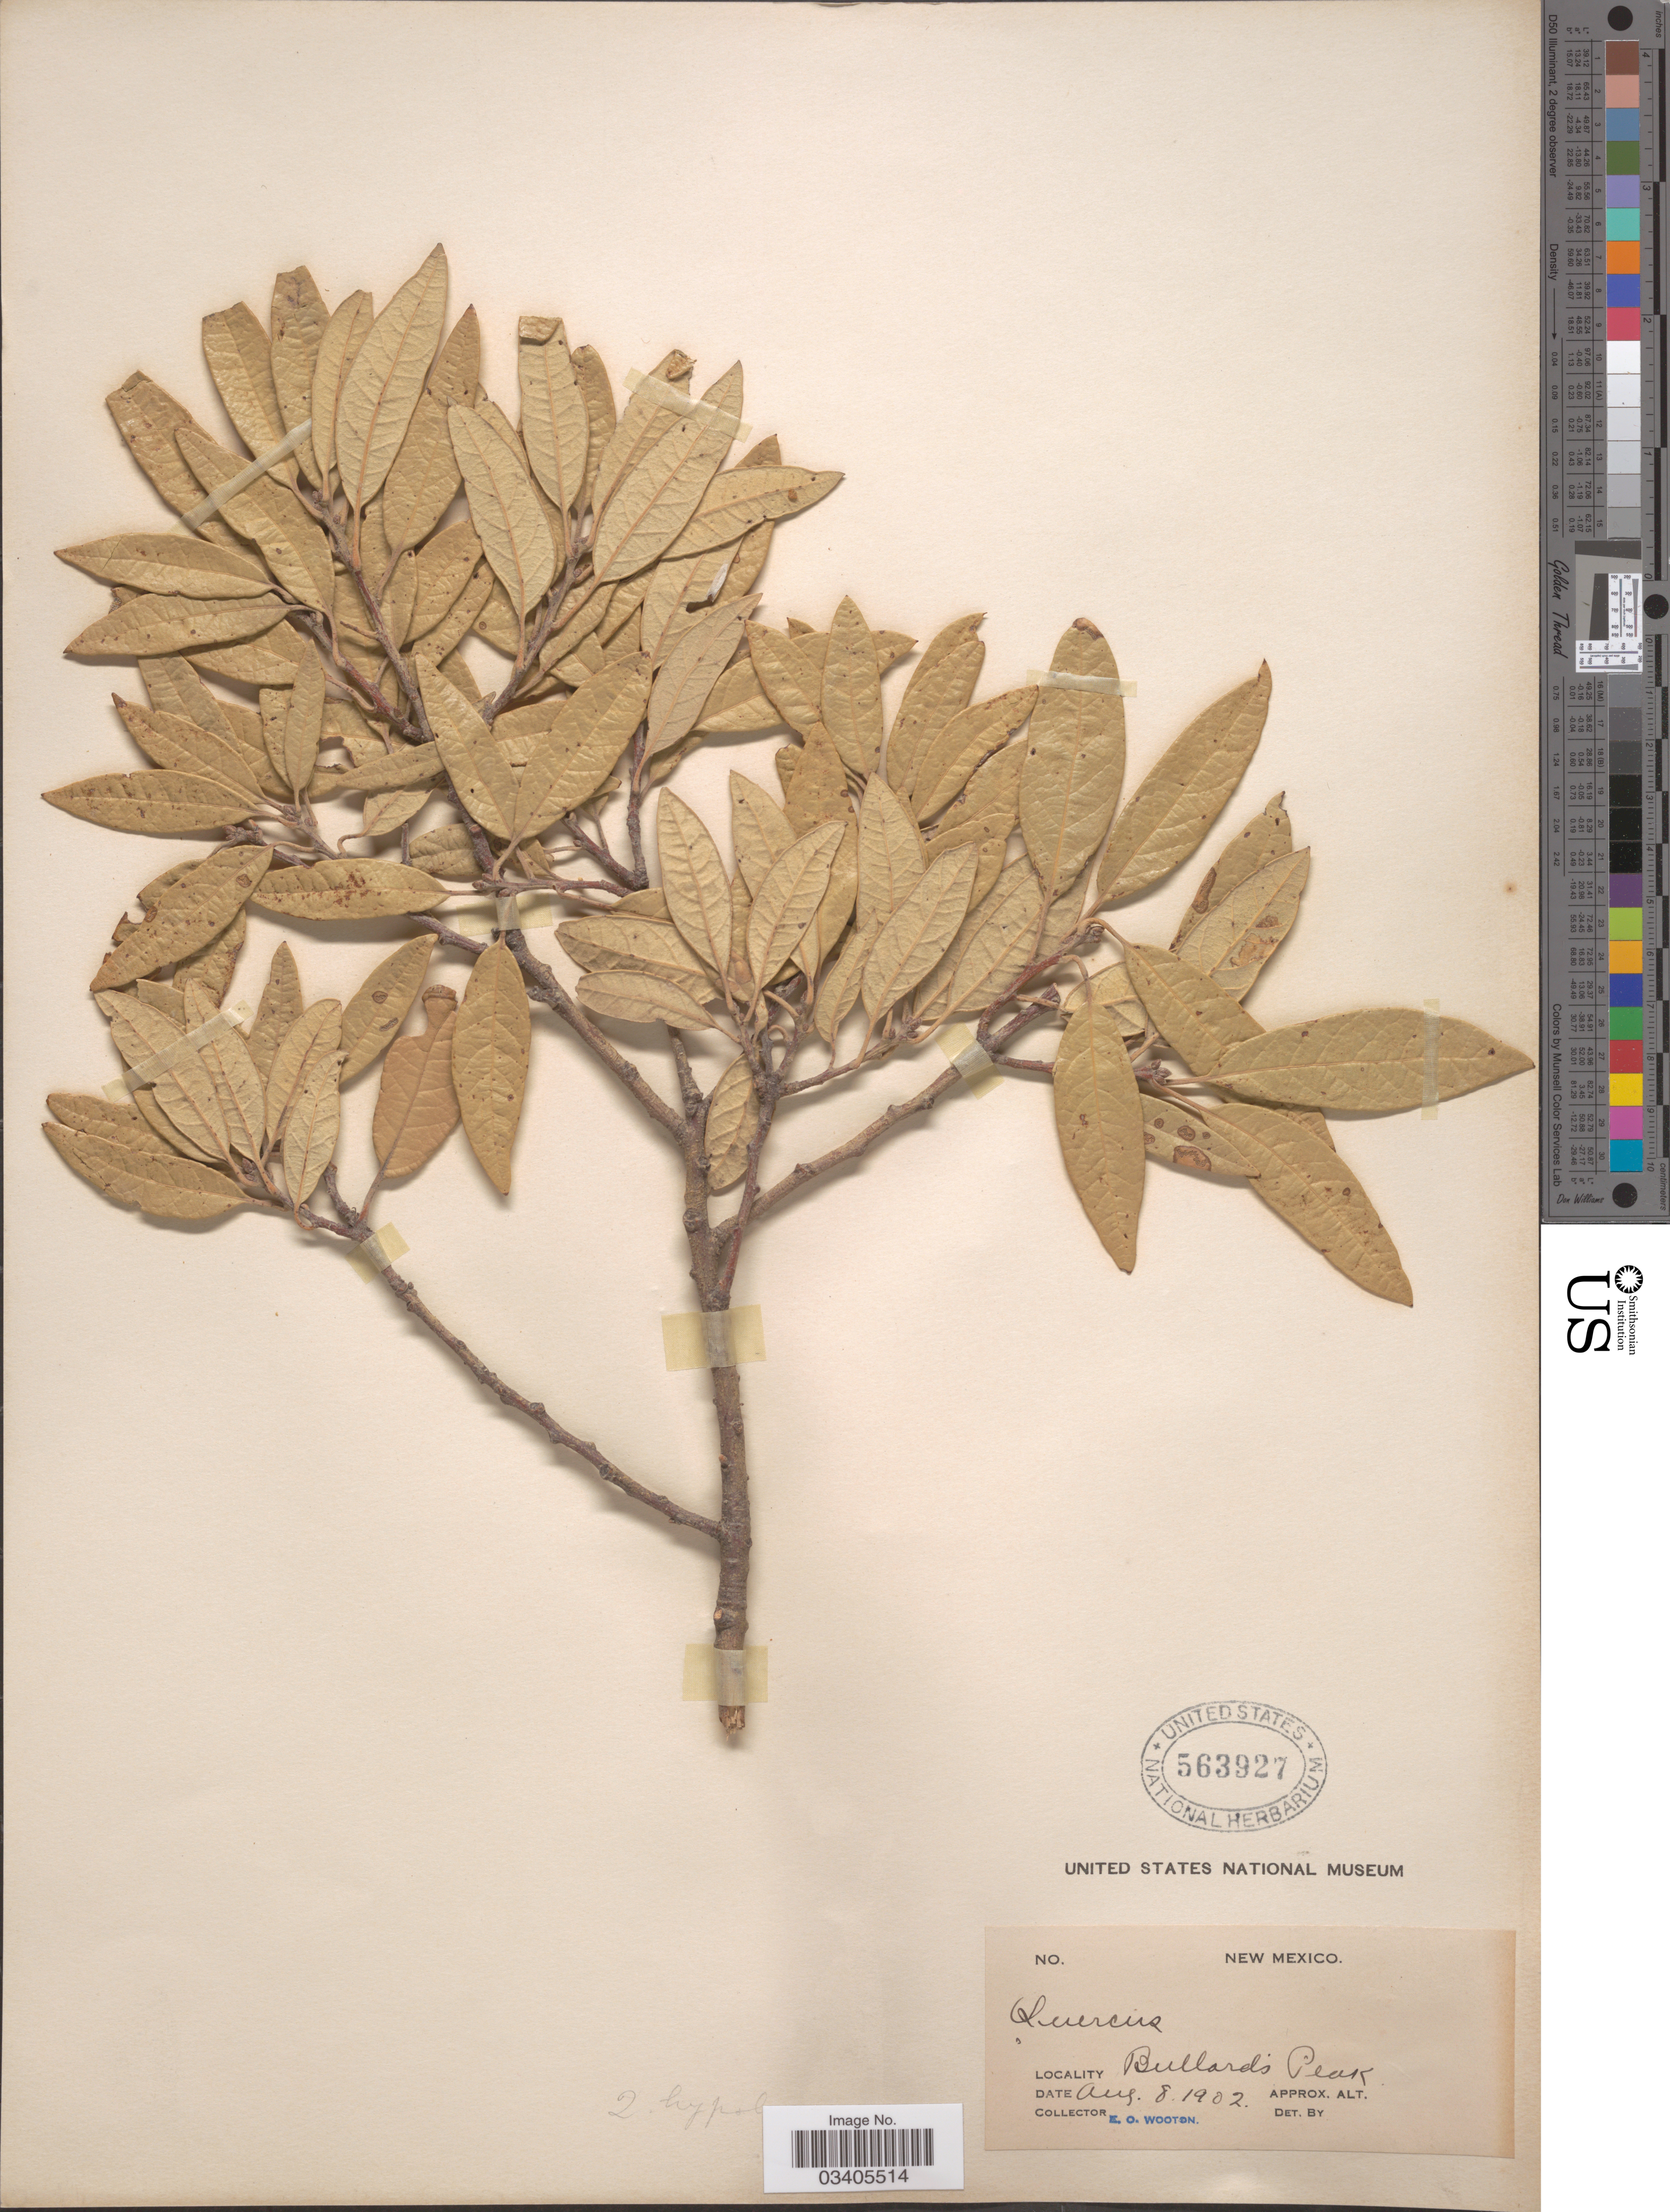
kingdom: Plantae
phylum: Tracheophyta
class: Magnoliopsida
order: Fagales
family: Fagaceae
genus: Quercus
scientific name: Quercus hypoleucoides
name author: A. Camus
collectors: E. O. Wooton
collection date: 1902-08-08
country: United States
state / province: New Mexico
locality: Bullard's Peak.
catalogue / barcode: US 563927